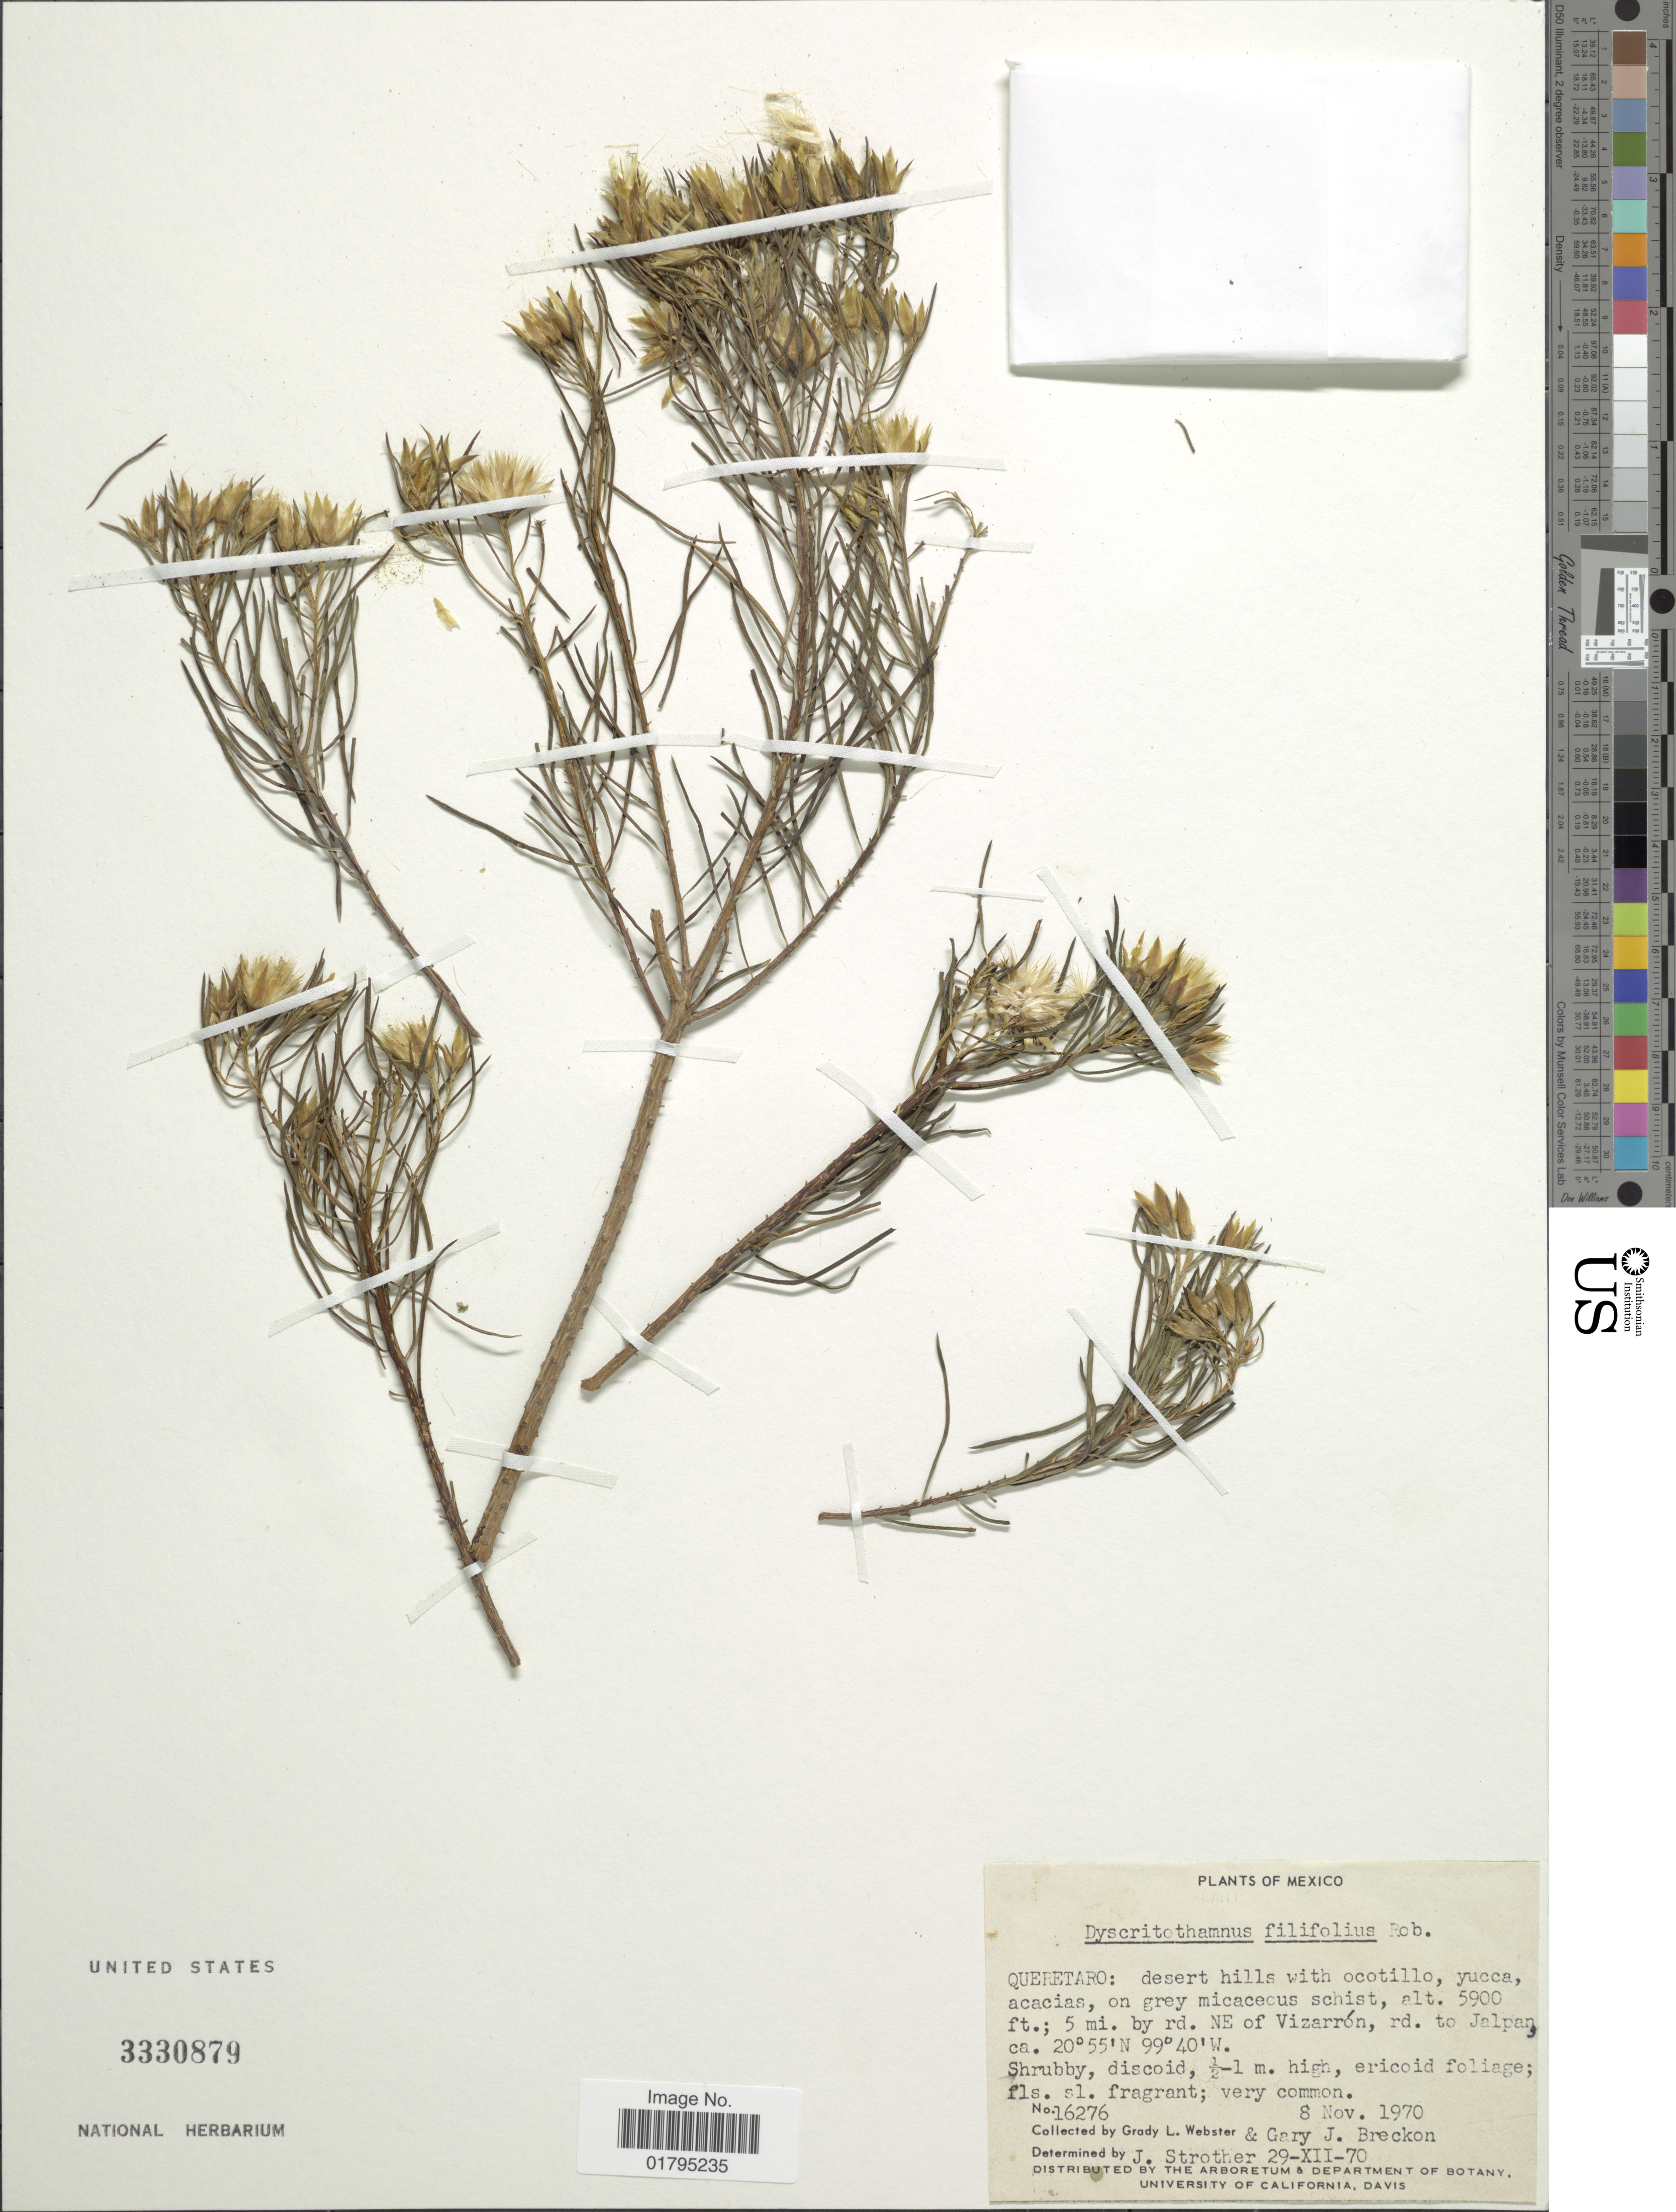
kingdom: Plantae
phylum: Tracheophyta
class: Magnoliopsida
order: Asterales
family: Asteraceae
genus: Dyscritothamnus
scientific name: Dyscritothamnus filifolius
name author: B.L. Rob.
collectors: G. L. Webster & G. J. Breckon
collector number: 16276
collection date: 1970-11-08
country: Mexico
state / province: Querétaro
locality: Queretaro: desert hills; 5 mi by rd. NE of Vizarron, rd. to Jalpan.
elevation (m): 1798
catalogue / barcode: US 3330879